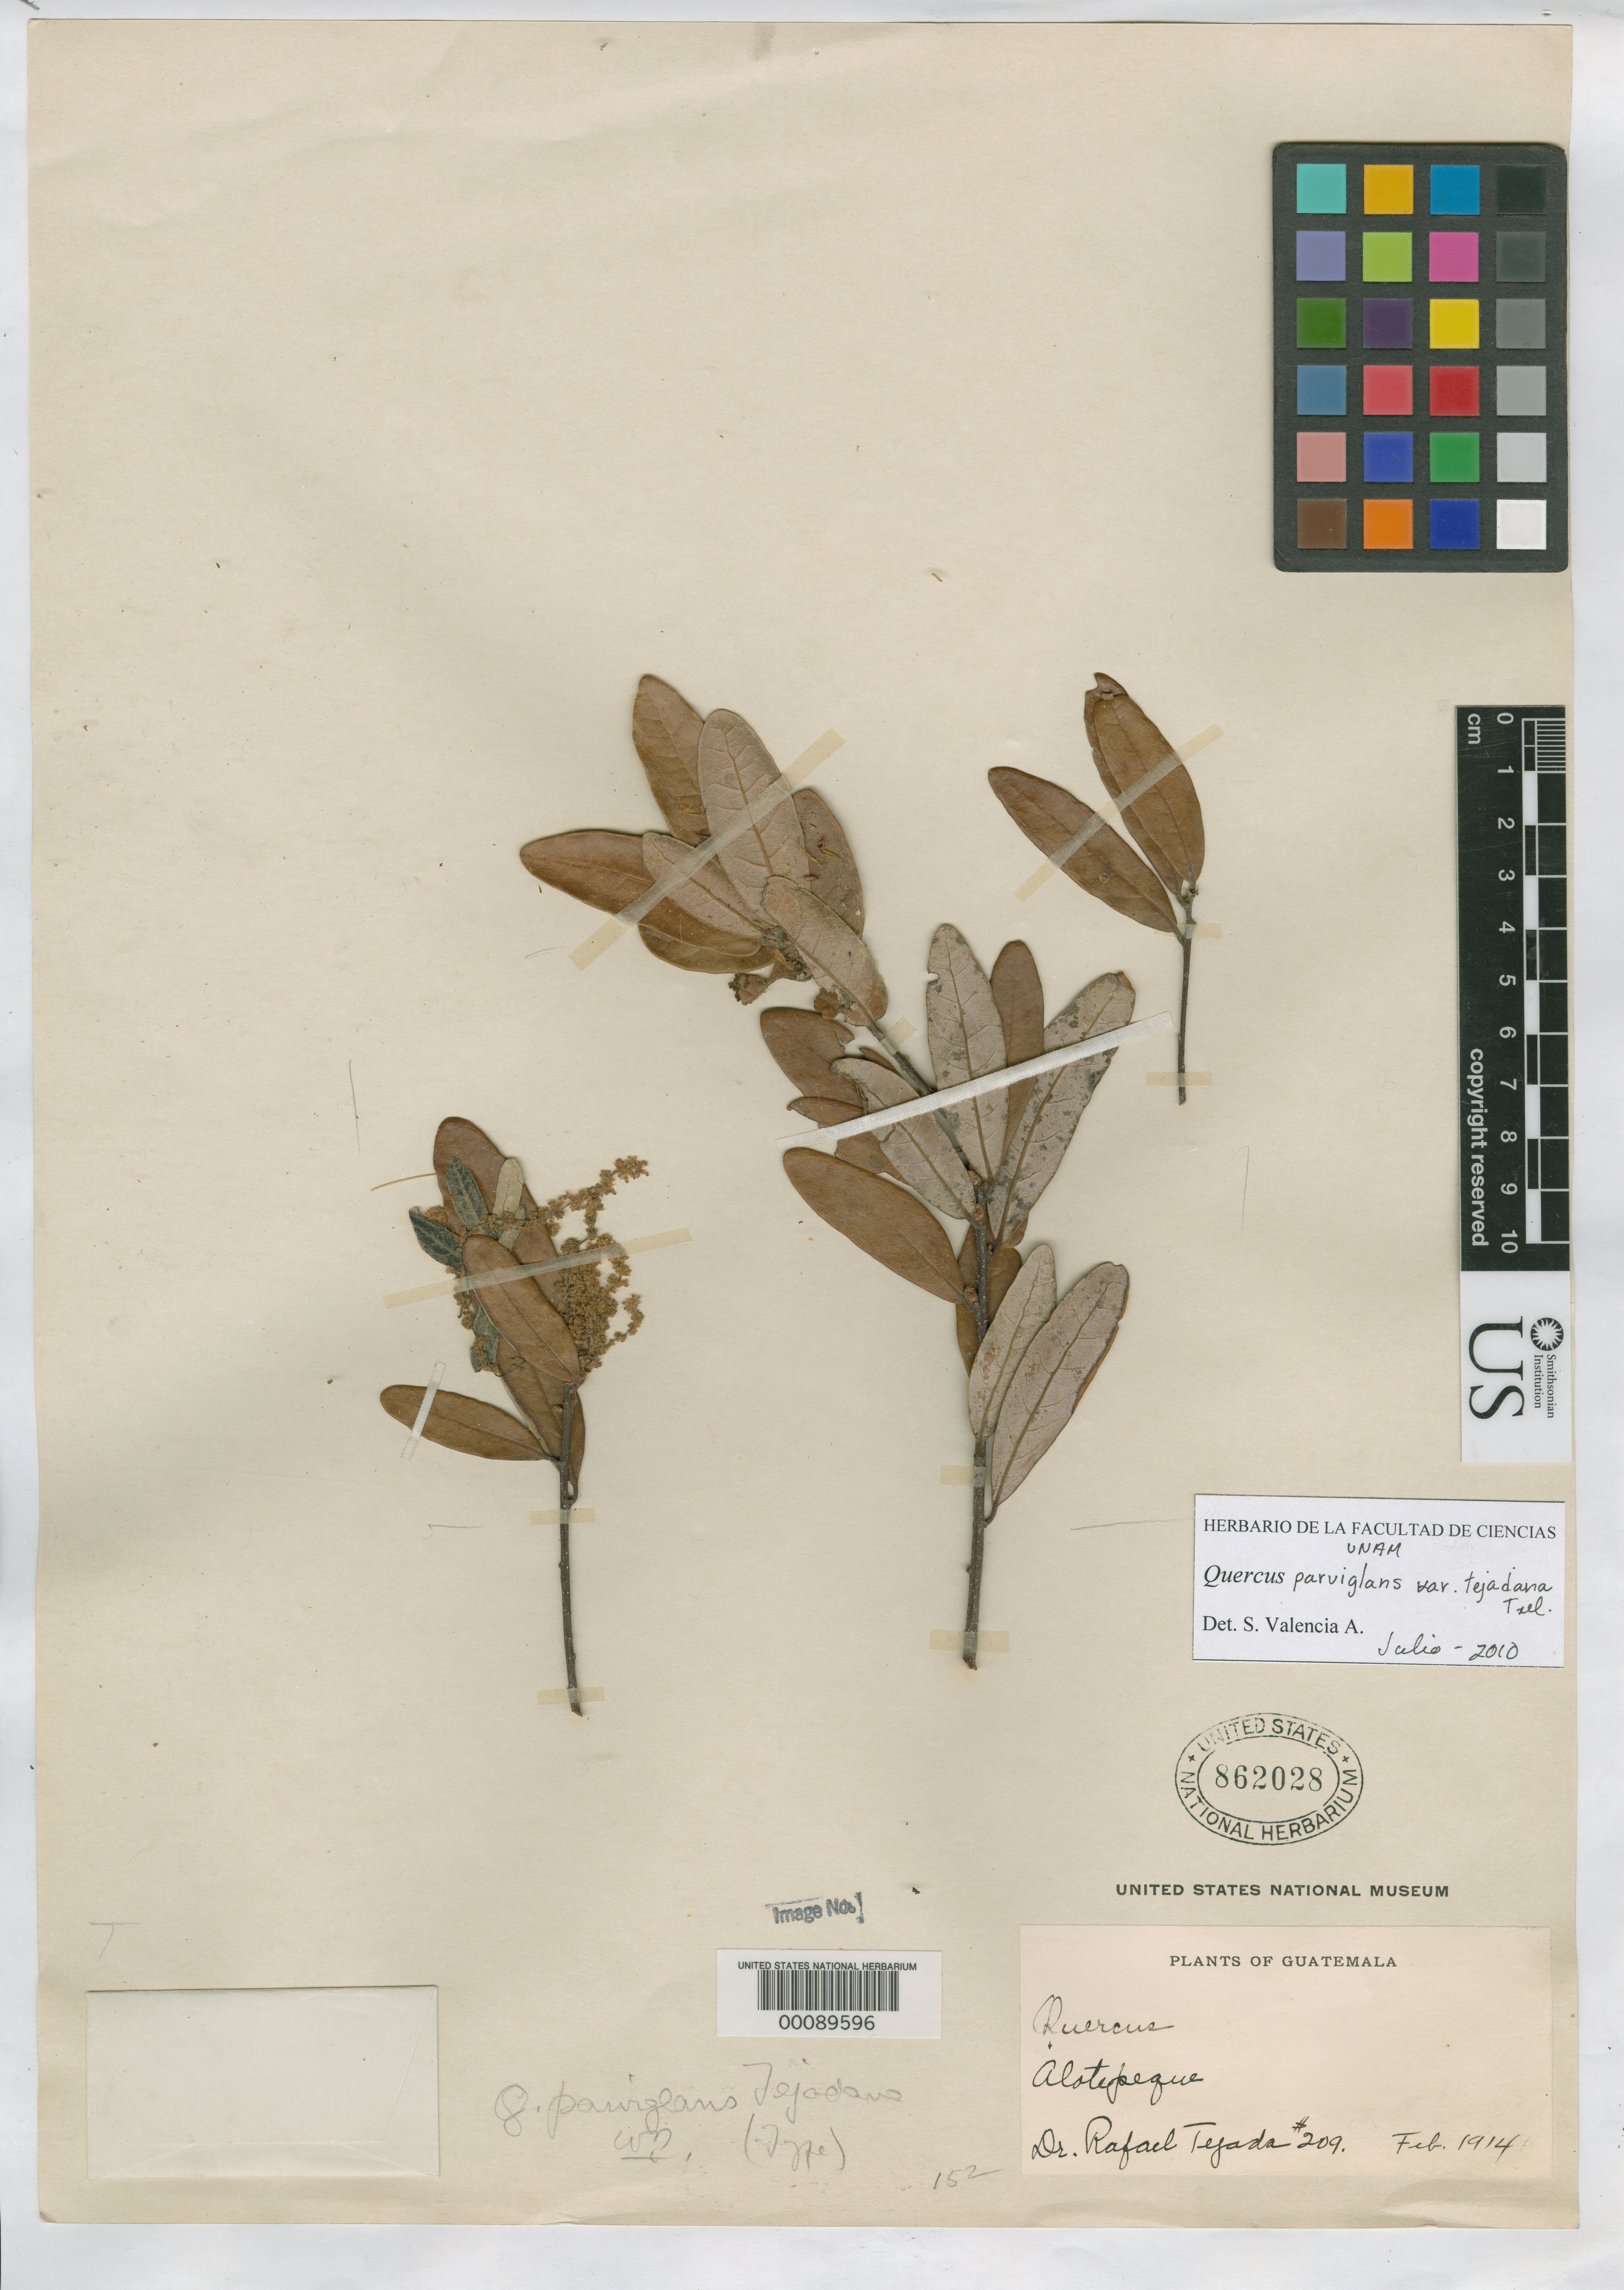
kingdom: Plantae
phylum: Tracheophyta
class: Magnoliopsida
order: Fagales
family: Fagaceae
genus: Quercus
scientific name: Quercus parviglans f. tejadana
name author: Trel.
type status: Holotype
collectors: R. Tejada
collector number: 209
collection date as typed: Feb 1914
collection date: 1914-02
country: Guatemala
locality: Alotepeque.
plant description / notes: Protologue does not cite herbarium for holotype; this sheet was previously recorded as isotype but annotated by Trelease as "Type" and is presumably the holotype.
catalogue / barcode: US 862028